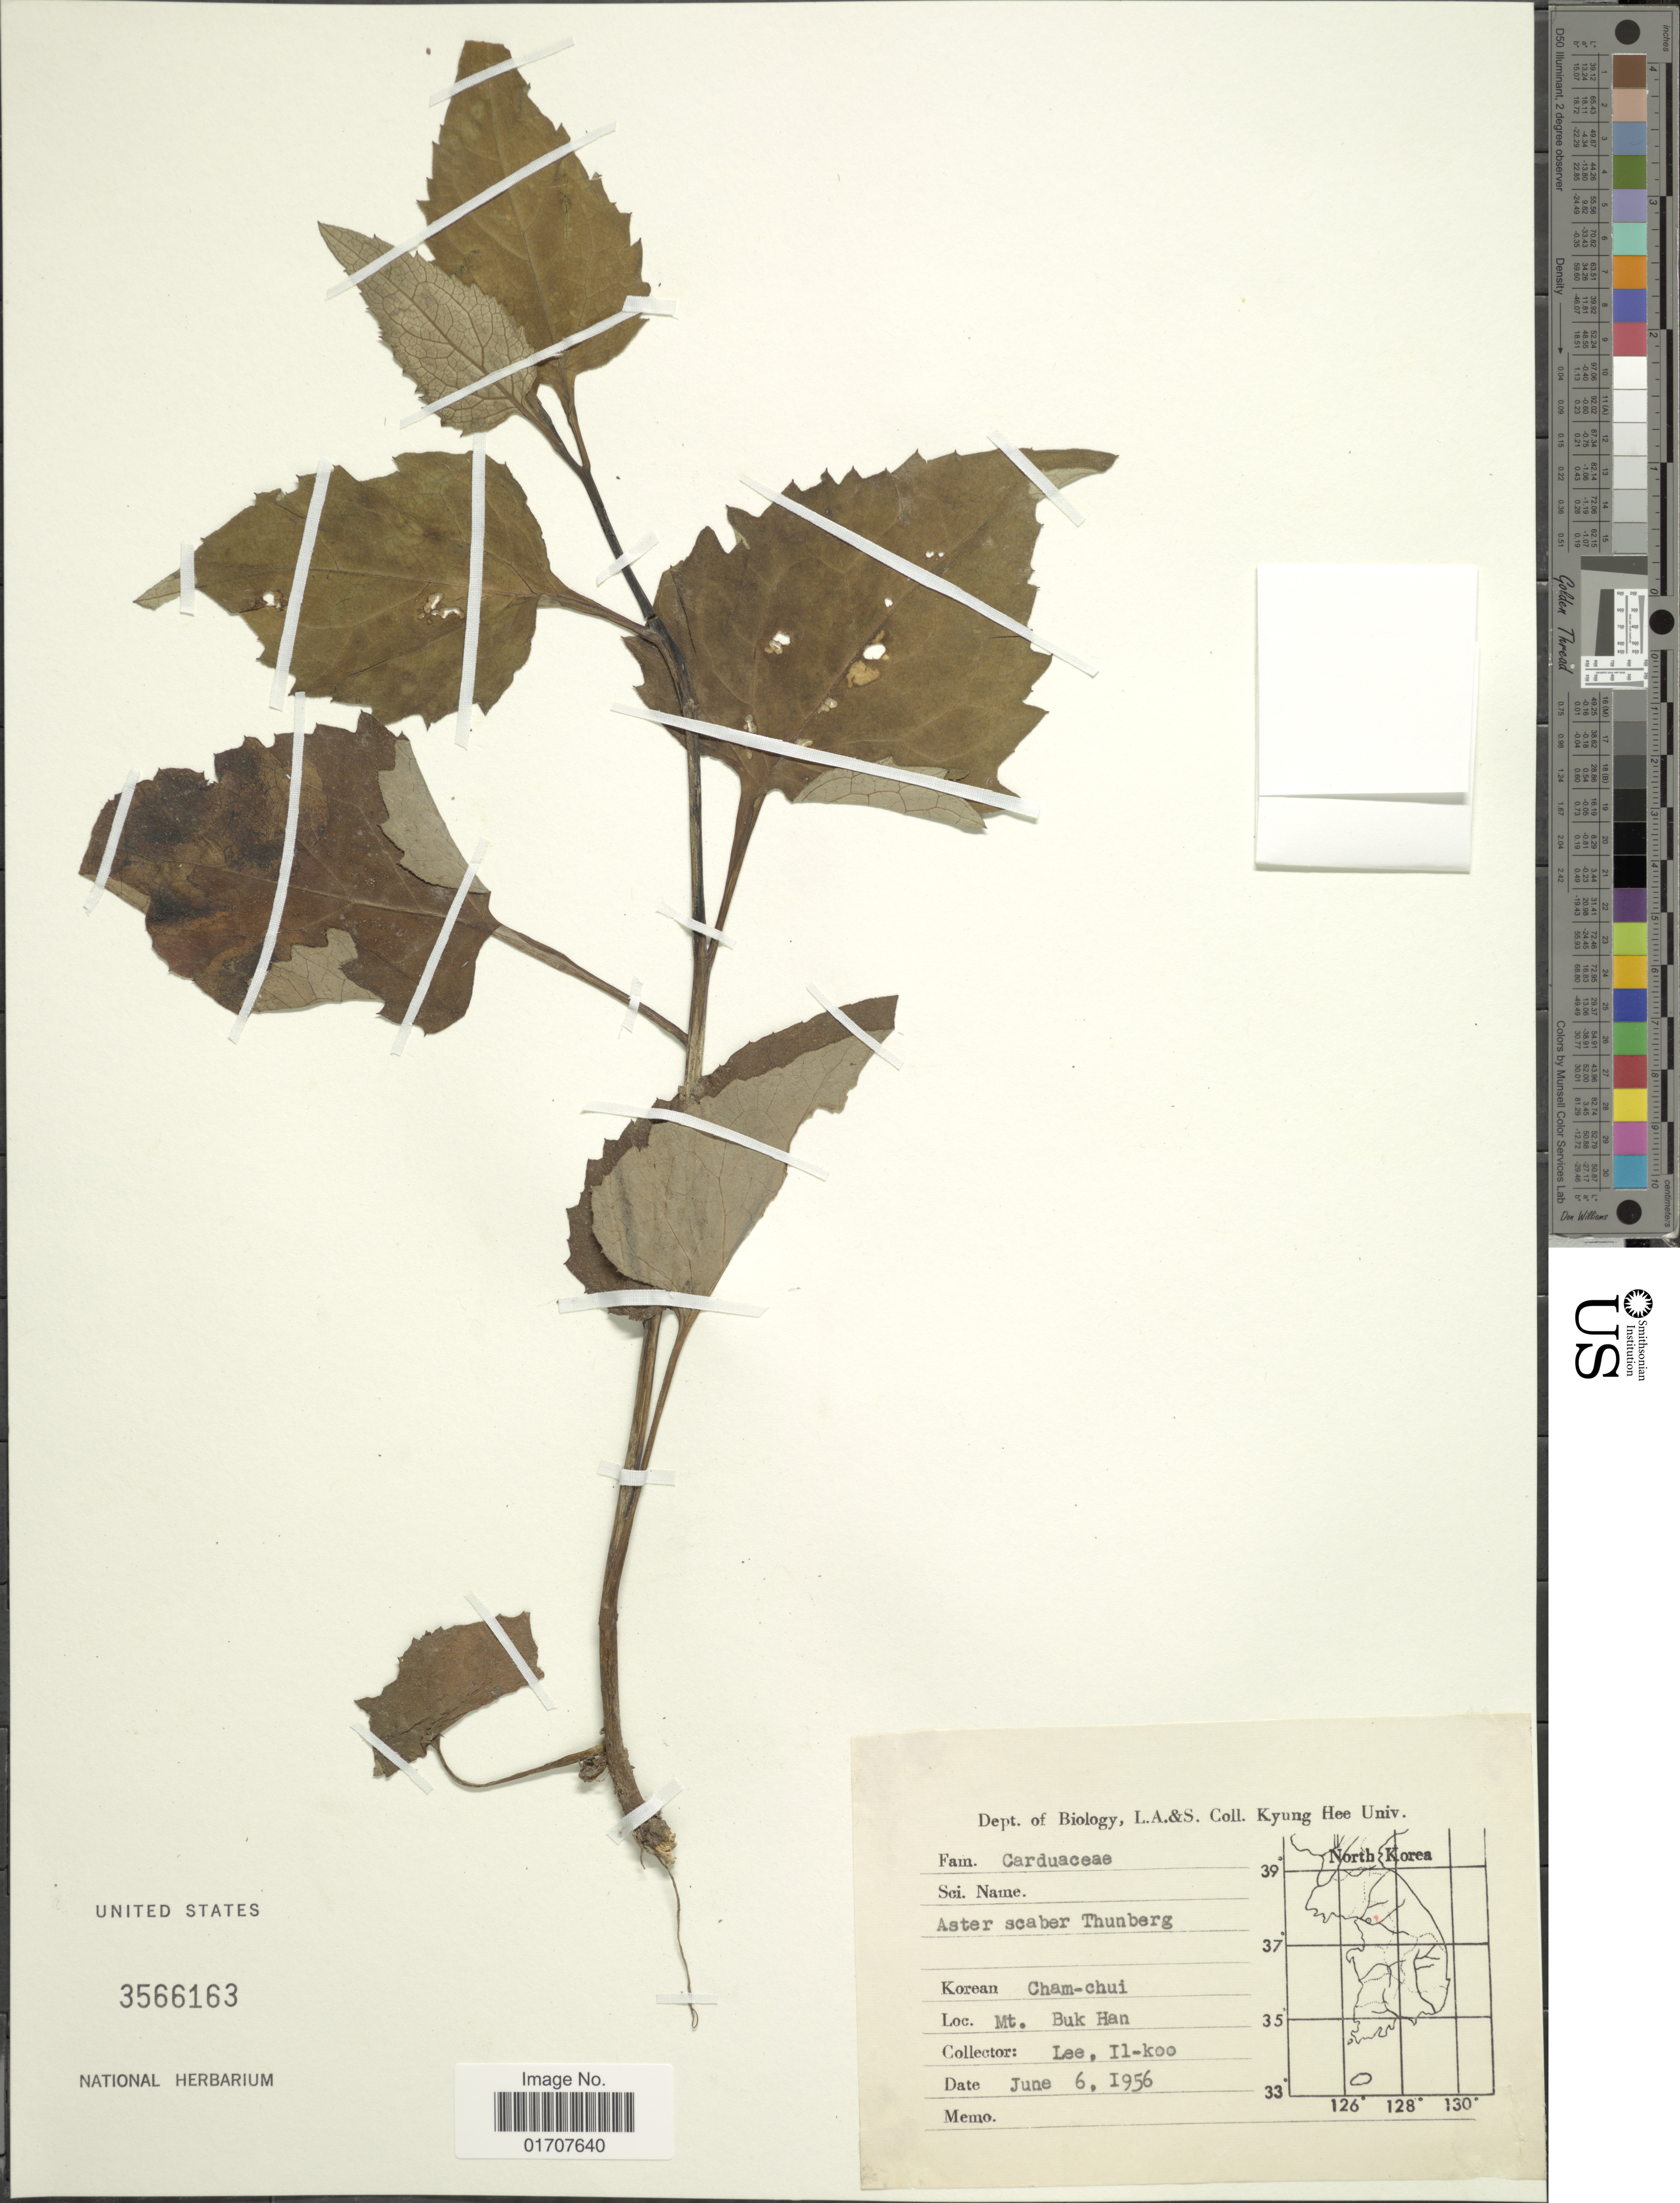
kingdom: Plantae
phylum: Tracheophyta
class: Magnoliopsida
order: Asterales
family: Asteraceae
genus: Doellingeria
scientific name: Doellingeria scaber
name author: (Thunb.) Nees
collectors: I. Lee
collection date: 1956-06-06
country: South Korea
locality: Mt. Buk Han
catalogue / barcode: US 3566163